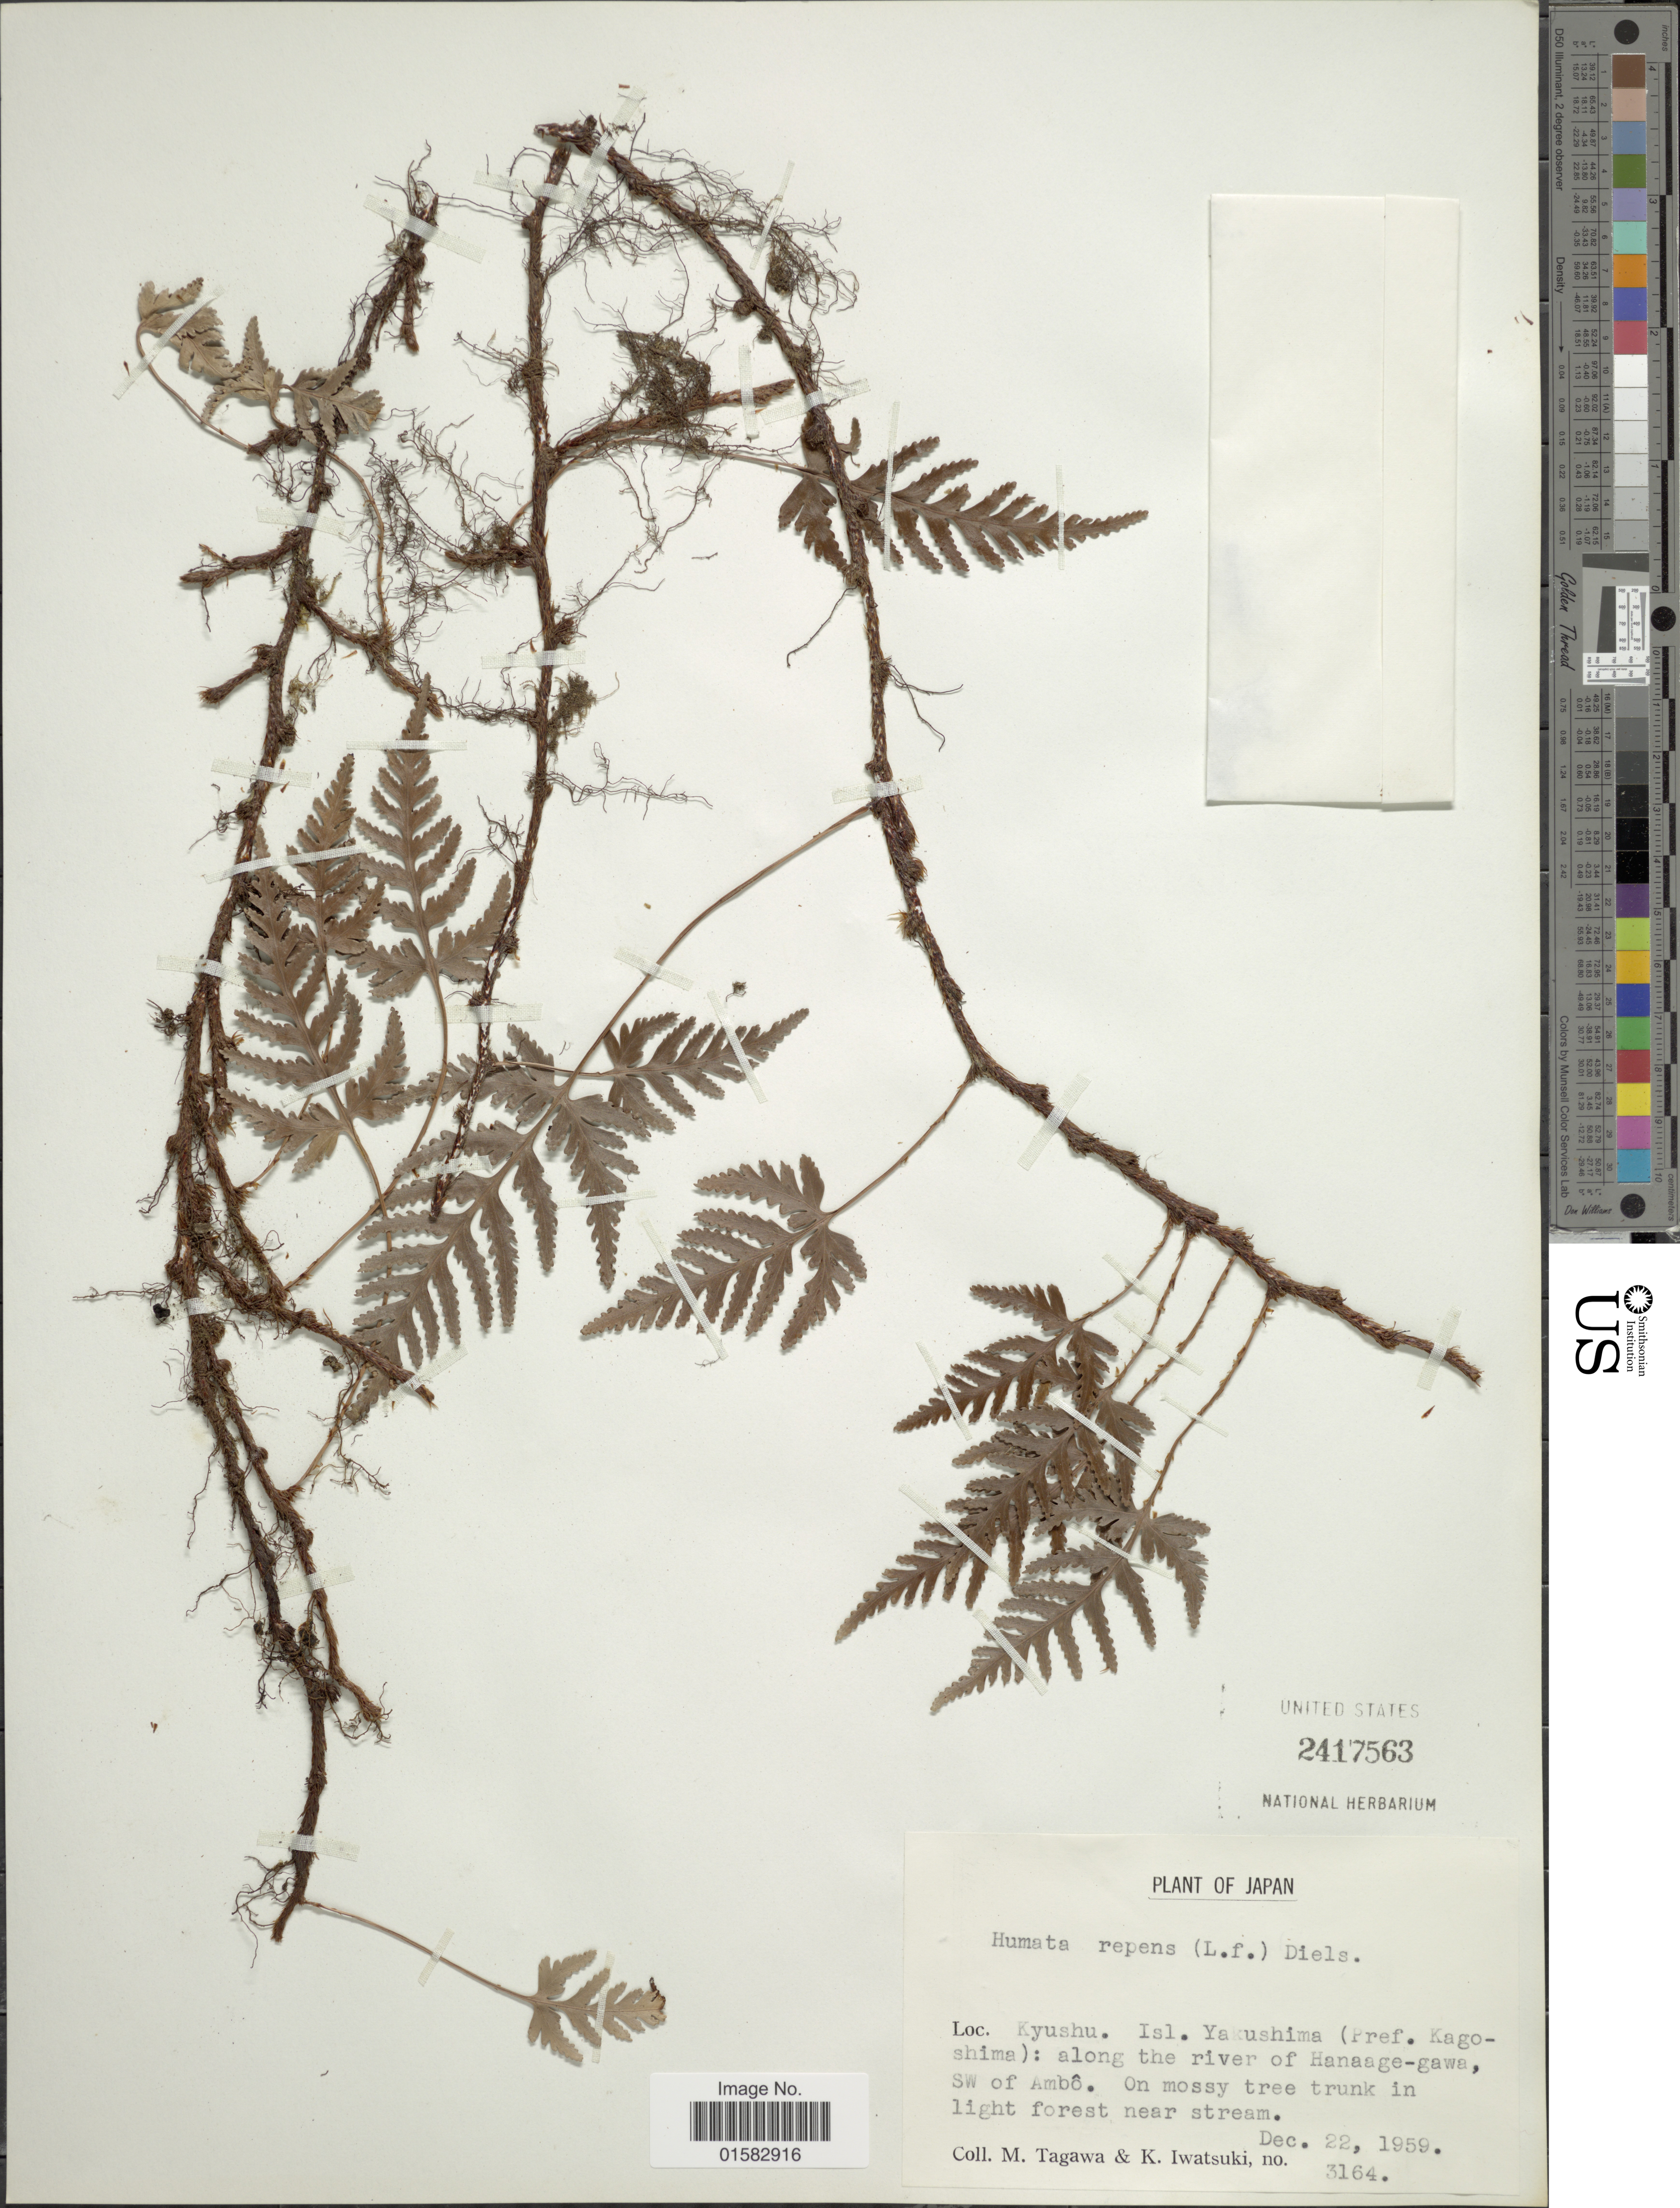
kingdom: Plantae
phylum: Tracheophyta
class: Polypodiopsida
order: Polypodiales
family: Davalliaceae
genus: Davallia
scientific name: Davallia repens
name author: (L. f.) Kuhn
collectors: M. Tagawa & K. Iwatsuki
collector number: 3164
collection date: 1959-12-22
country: Japan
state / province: Kagosima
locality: Kyushu, Isl. Yakushima: along the river of Hanaage-gawa, SW of Ambo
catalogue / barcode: US 2417563